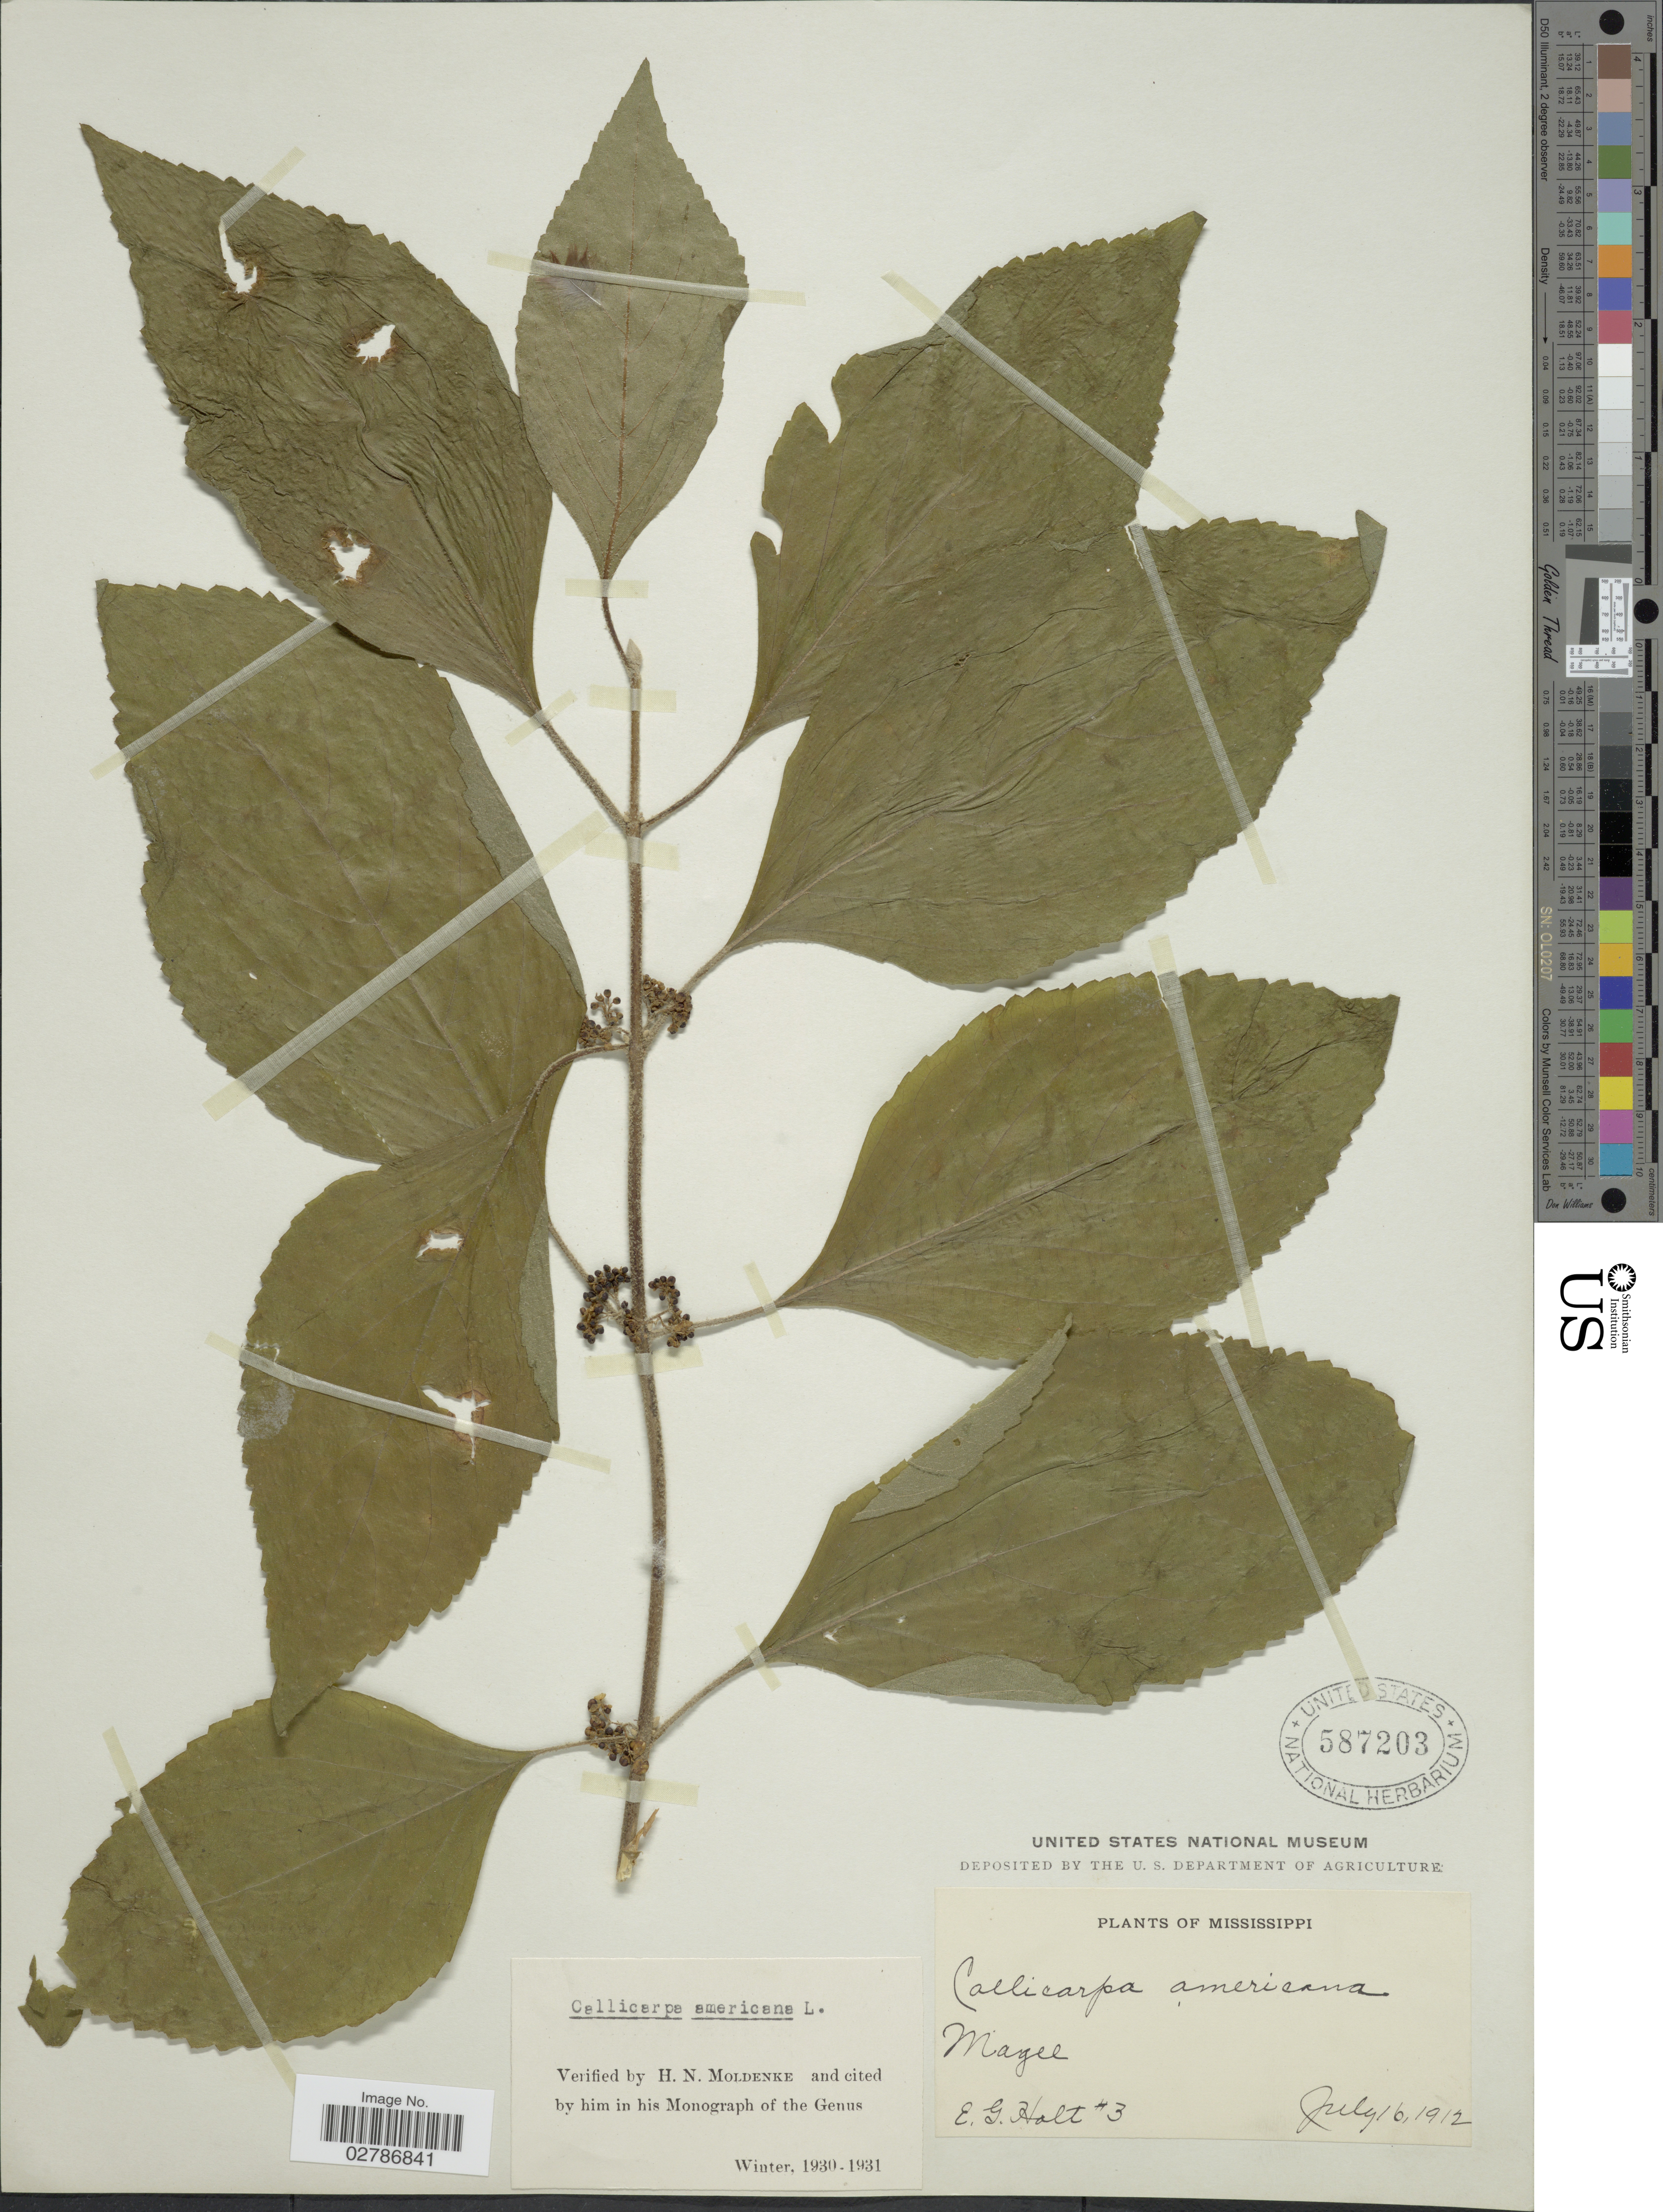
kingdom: Plantae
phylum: Tracheophyta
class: Magnoliopsida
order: Lamiales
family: Lamiaceae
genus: Callicarpa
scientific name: Callicarpa americana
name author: L.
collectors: E. G. Holt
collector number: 3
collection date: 1912-07-16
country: United States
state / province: Mississippi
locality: Magee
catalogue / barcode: US 587203